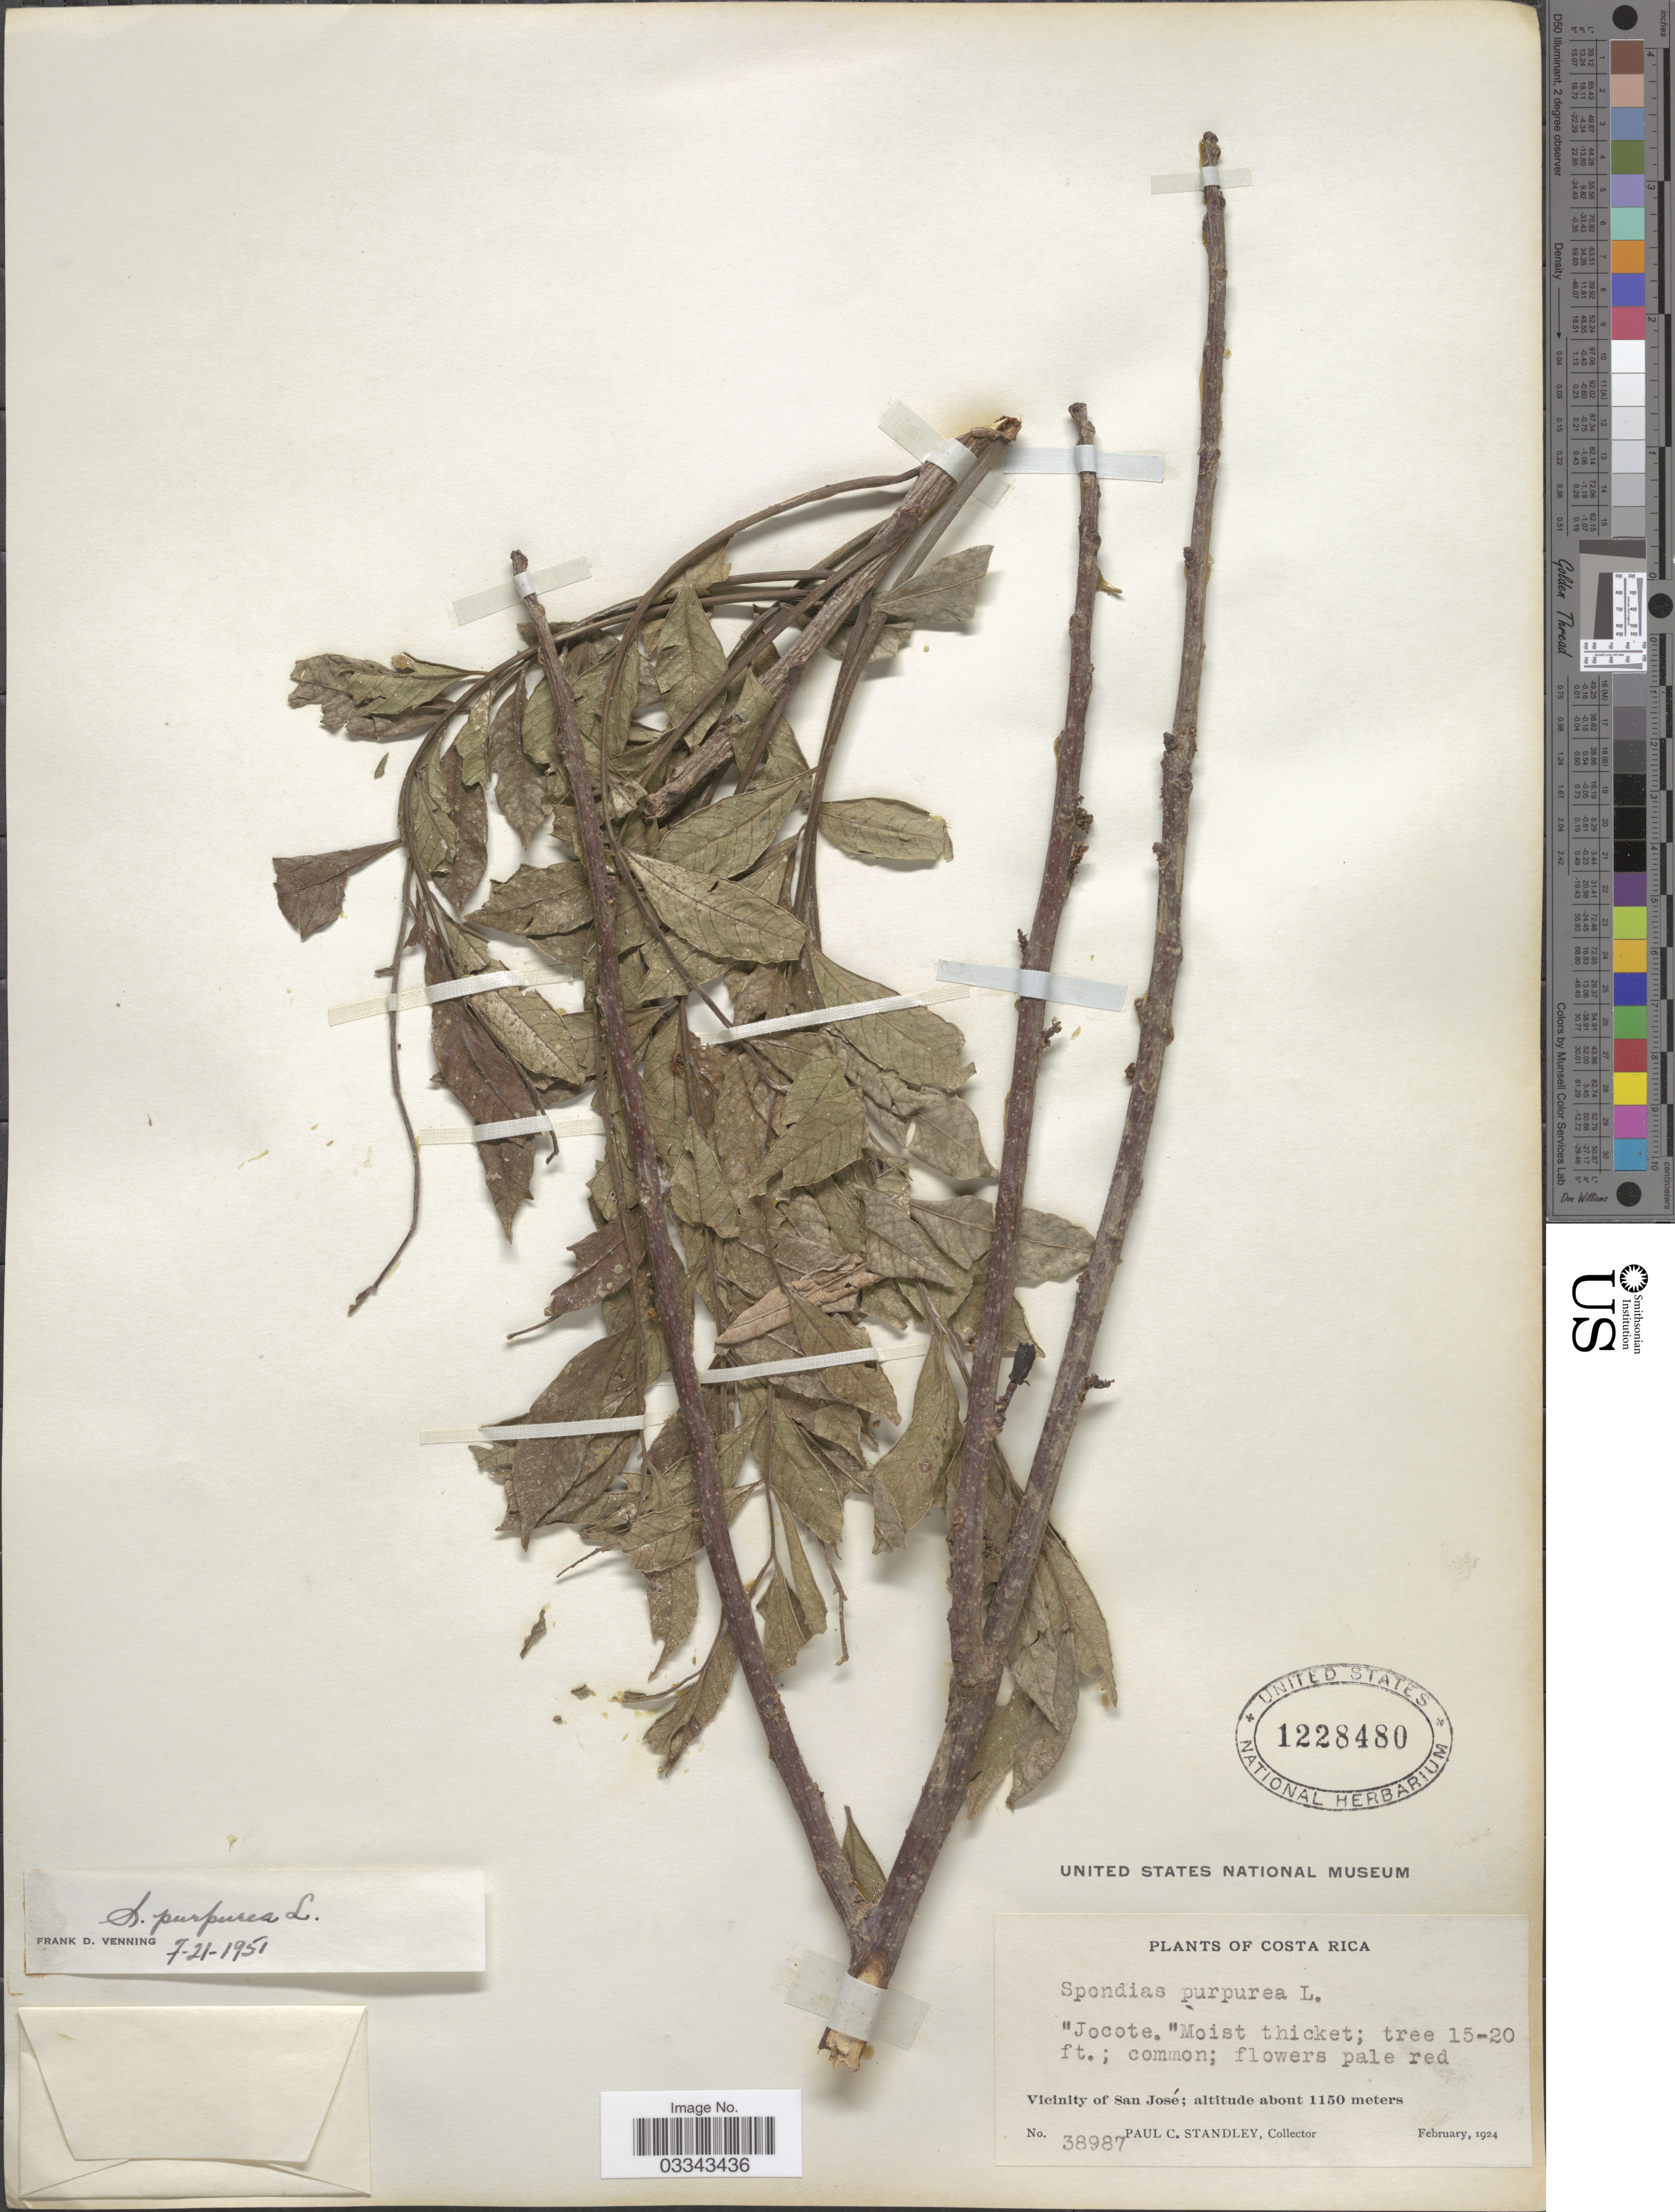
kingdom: Plantae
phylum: Tracheophyta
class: Magnoliopsida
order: Sapindales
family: Anacardiaceae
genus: Spondias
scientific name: Spondias purpurea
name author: L.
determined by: Mitchell, John D.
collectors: P. C. Standley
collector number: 38987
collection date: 1924-02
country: Costa Rica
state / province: San José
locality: Vicinity of San José.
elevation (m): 1150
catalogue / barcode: US 1228480